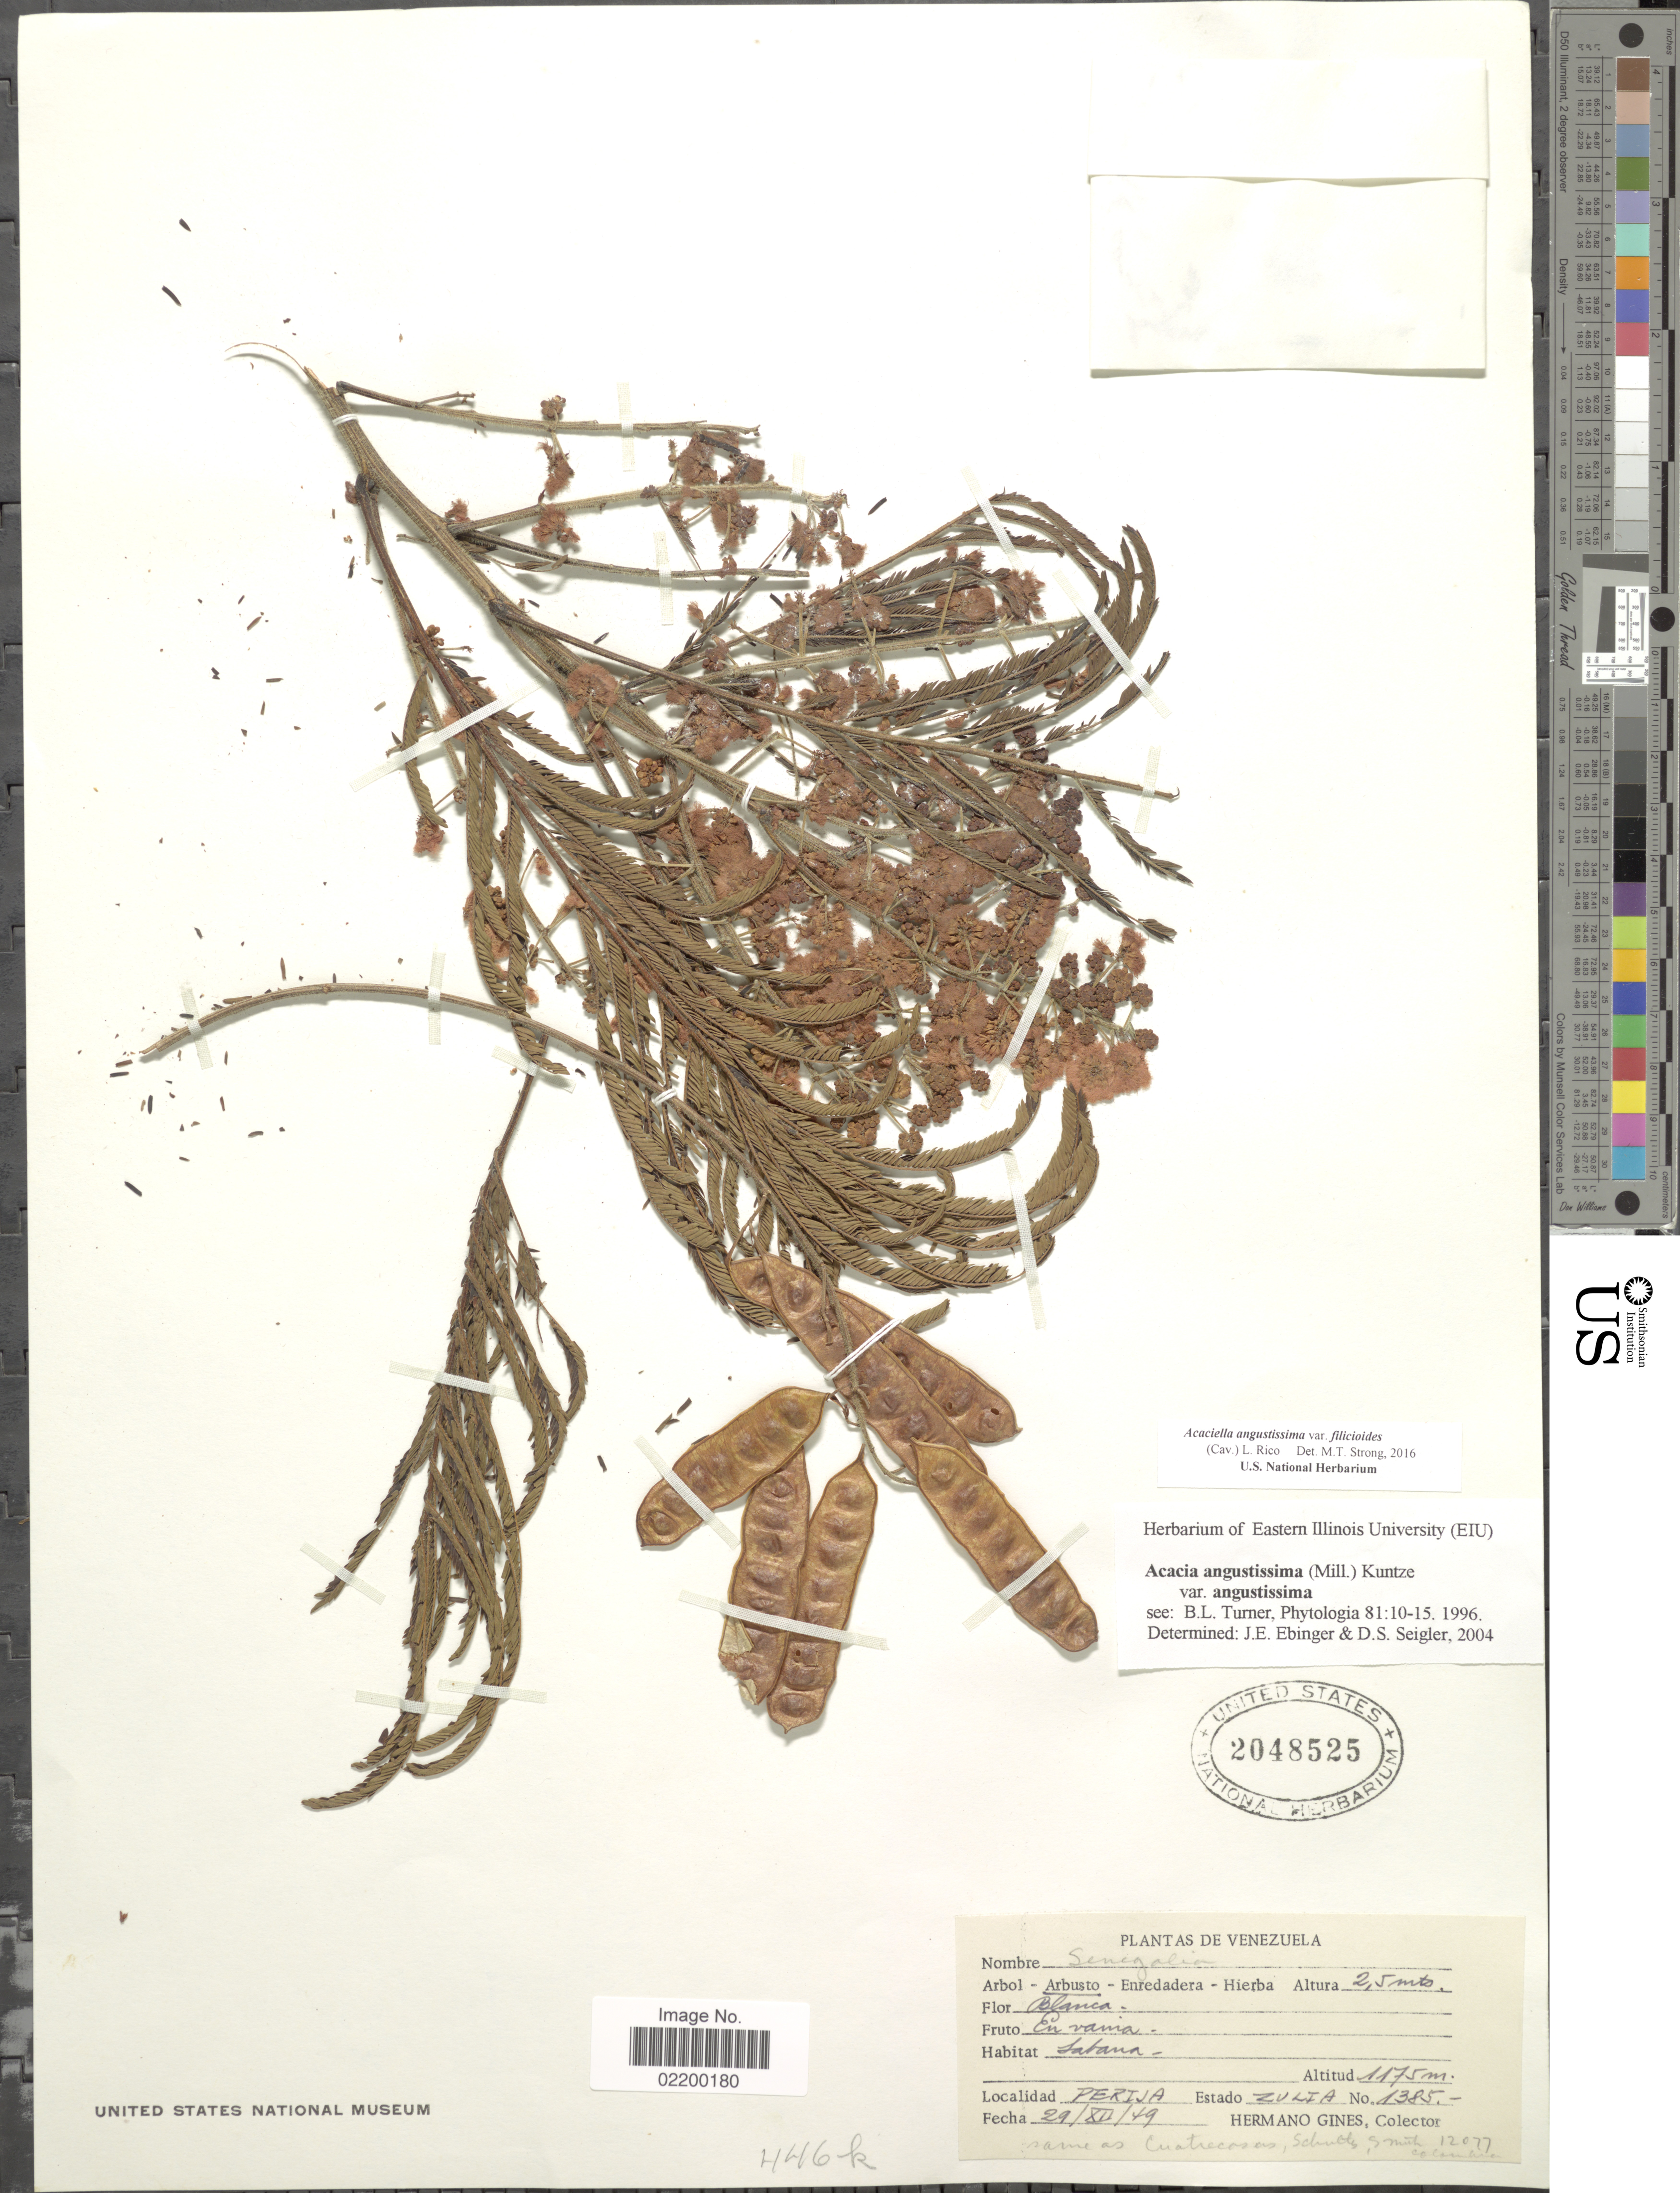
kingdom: Plantae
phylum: Tracheophyta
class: Magnoliopsida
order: Fabales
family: Fabaceae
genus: Acaciella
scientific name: Acaciella angustissima var. filicioides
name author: (Cav.) L. Rico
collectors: Bro. Gines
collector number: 12077*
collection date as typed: Transcribed d/m/y: 29/12/49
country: Venezuela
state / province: Zulia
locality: Perija, Estado Zulia.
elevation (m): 1175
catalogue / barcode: US 2048525